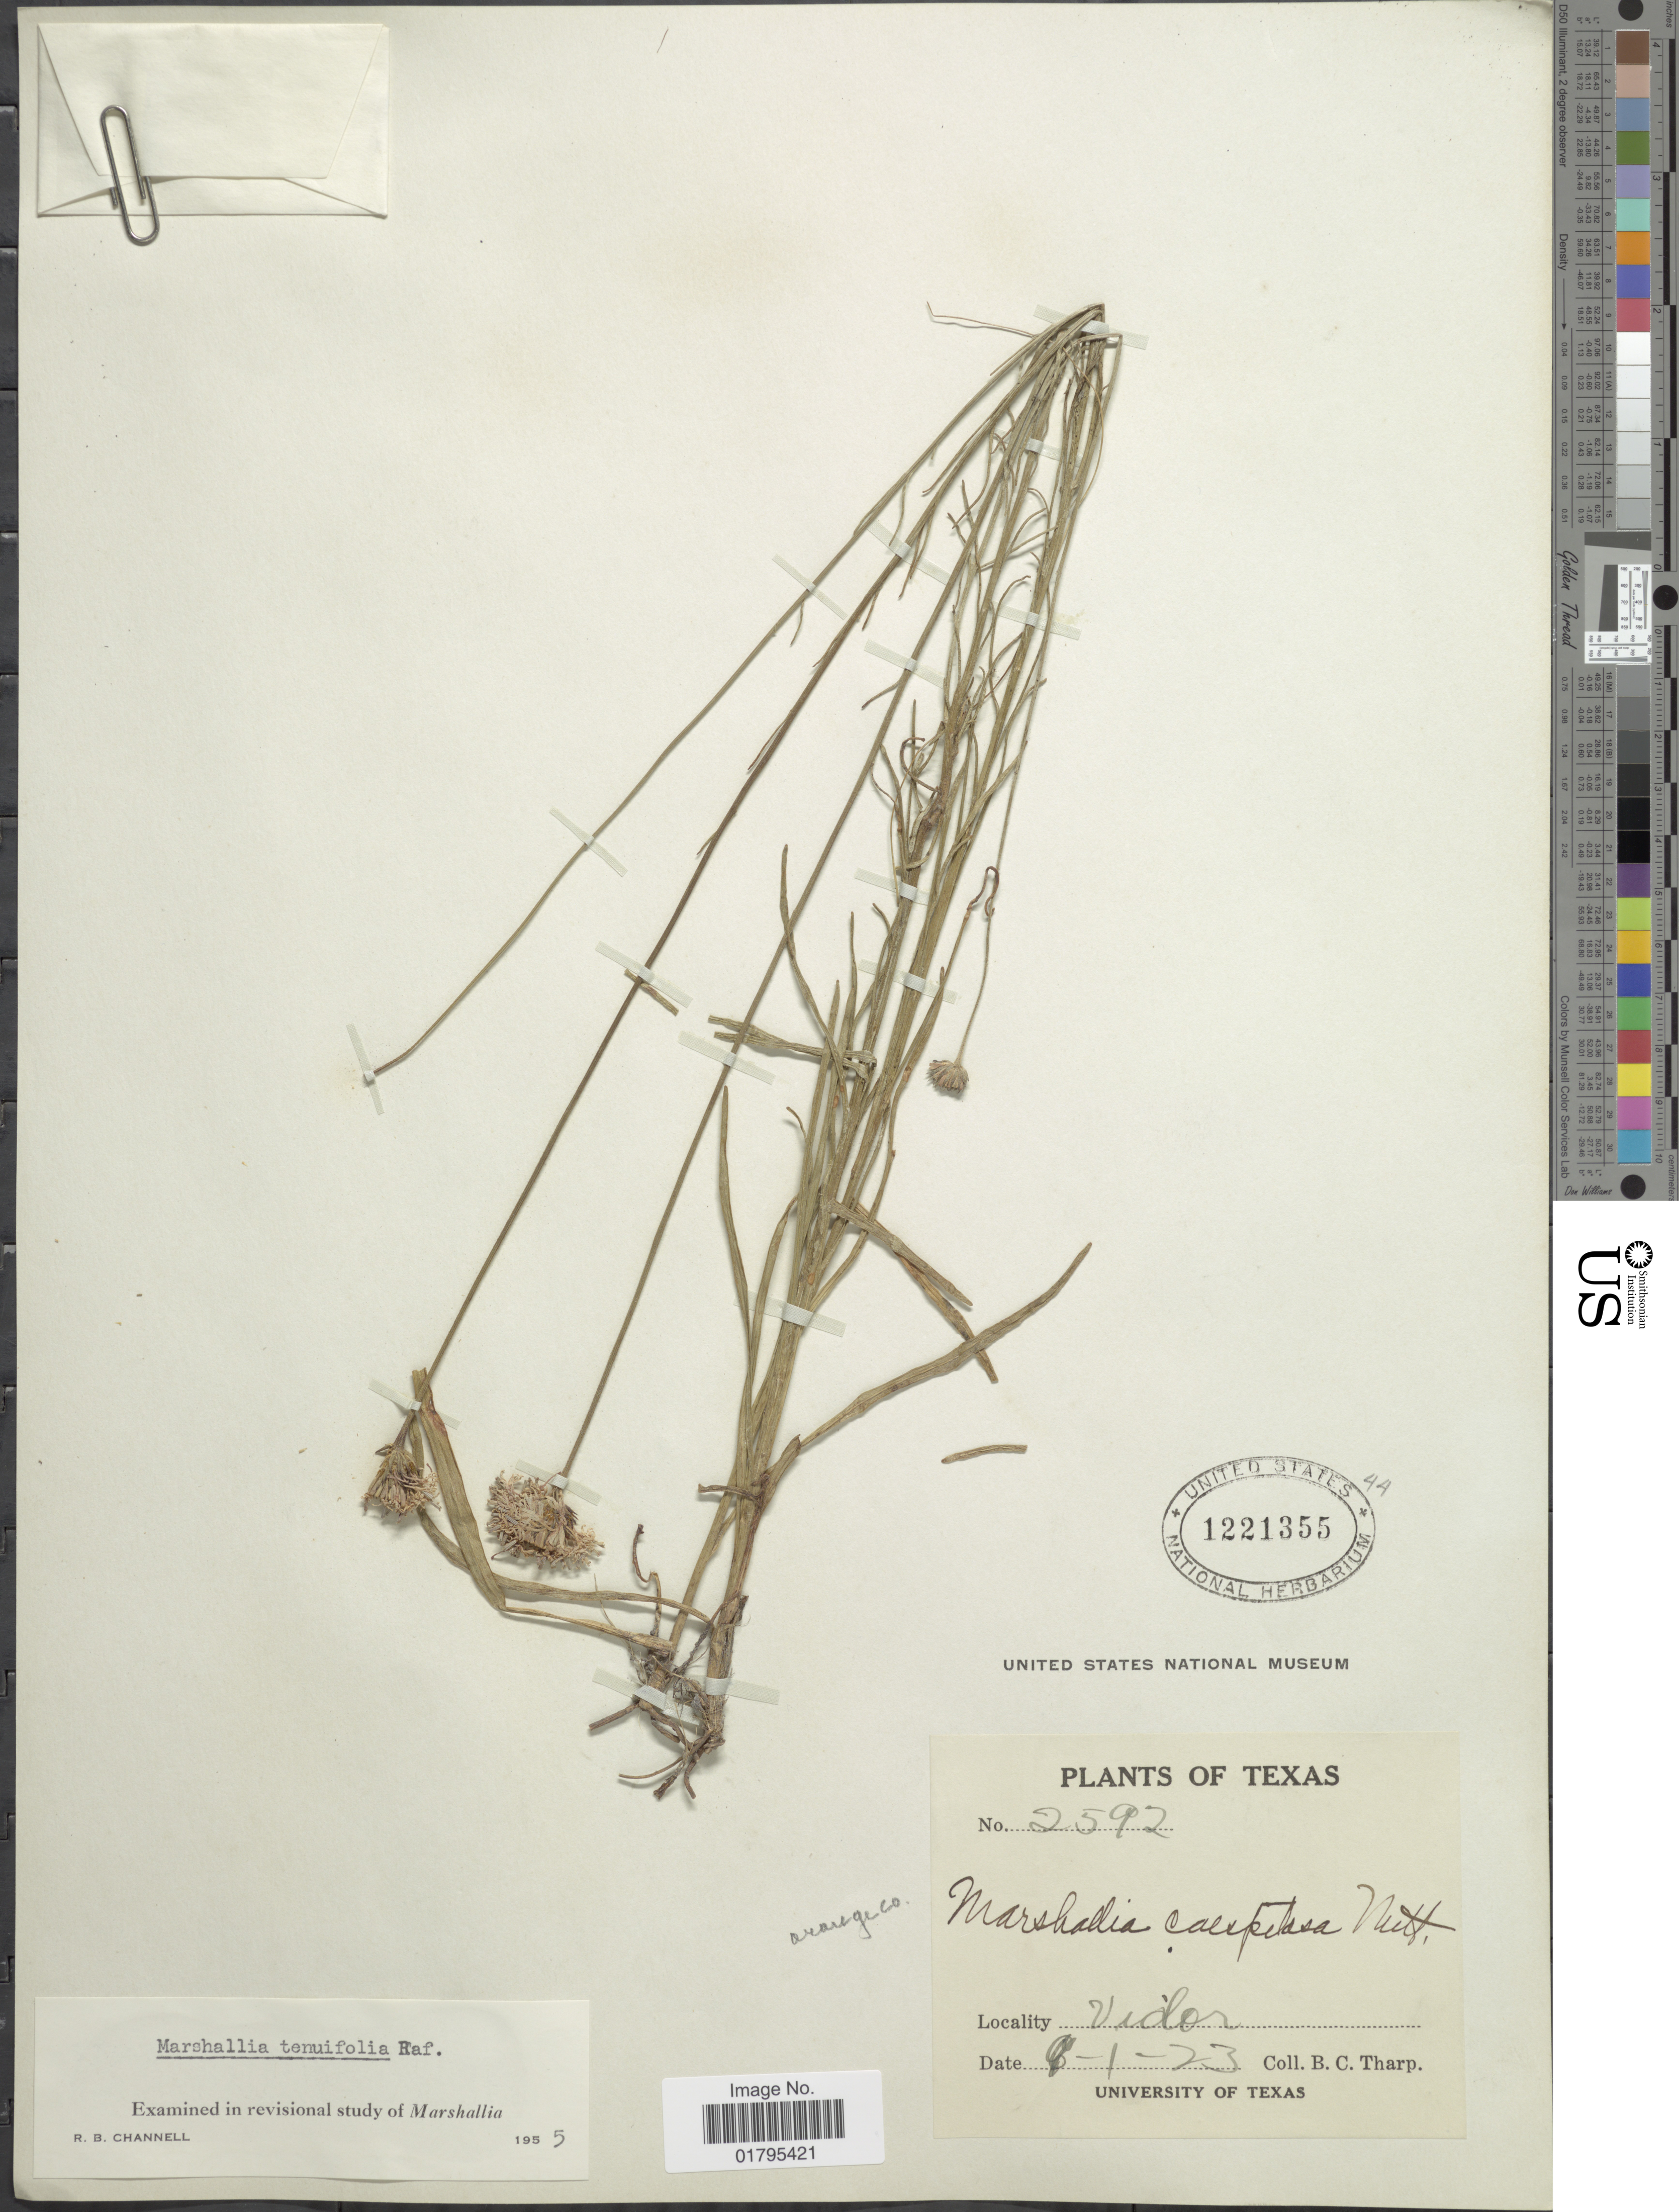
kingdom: Plantae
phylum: Tracheophyta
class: Magnoliopsida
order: Asterales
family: Asteraceae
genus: Marshallia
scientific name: Marshallia tenuifolia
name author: Raf.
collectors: B. C. Tharp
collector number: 2592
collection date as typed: Transcribed d/m/y: 2/9/23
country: United States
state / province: Texas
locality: Vidor.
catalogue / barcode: US 1221355